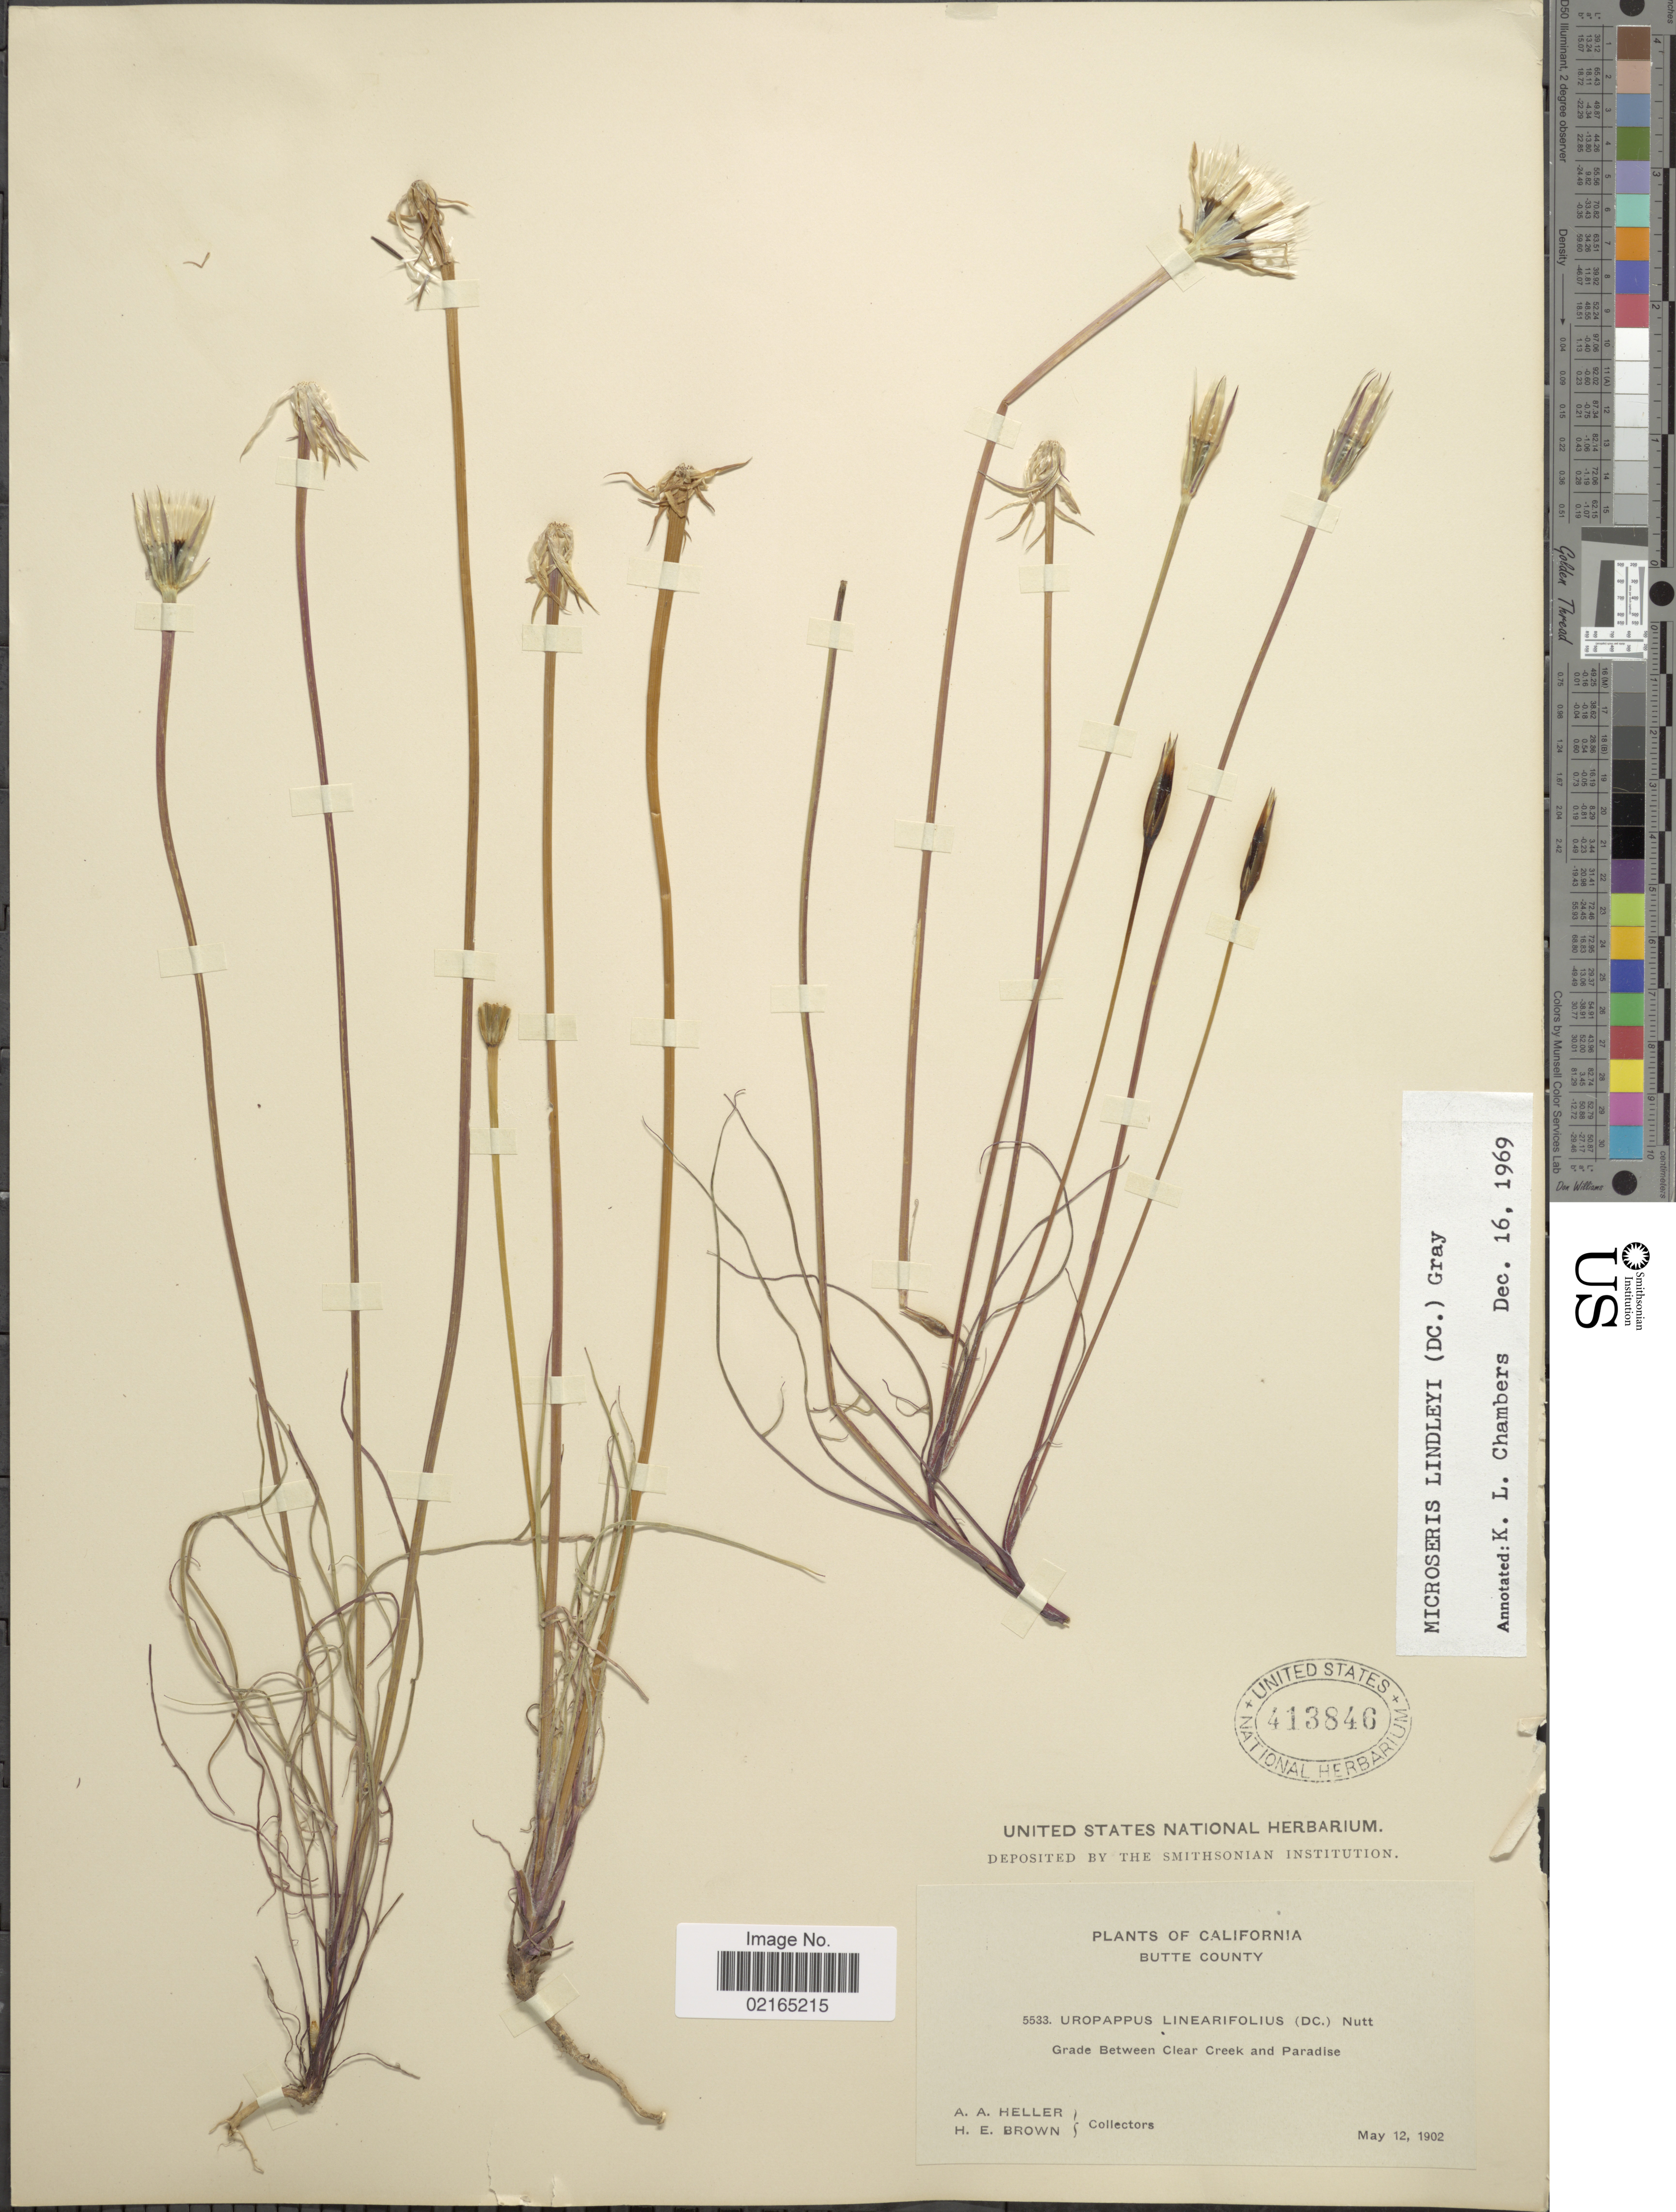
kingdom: Plantae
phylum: Tracheophyta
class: Magnoliopsida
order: Asterales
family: Asteraceae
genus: Uropappus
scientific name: Uropappus lindleyi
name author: (DC.) Nutt.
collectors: A. A. Heller & H. E. Brown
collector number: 5533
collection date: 1902-05-12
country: United States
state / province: California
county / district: Butte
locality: Butte County, Grade between Clear Creek and Paradise.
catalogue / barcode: US 413840